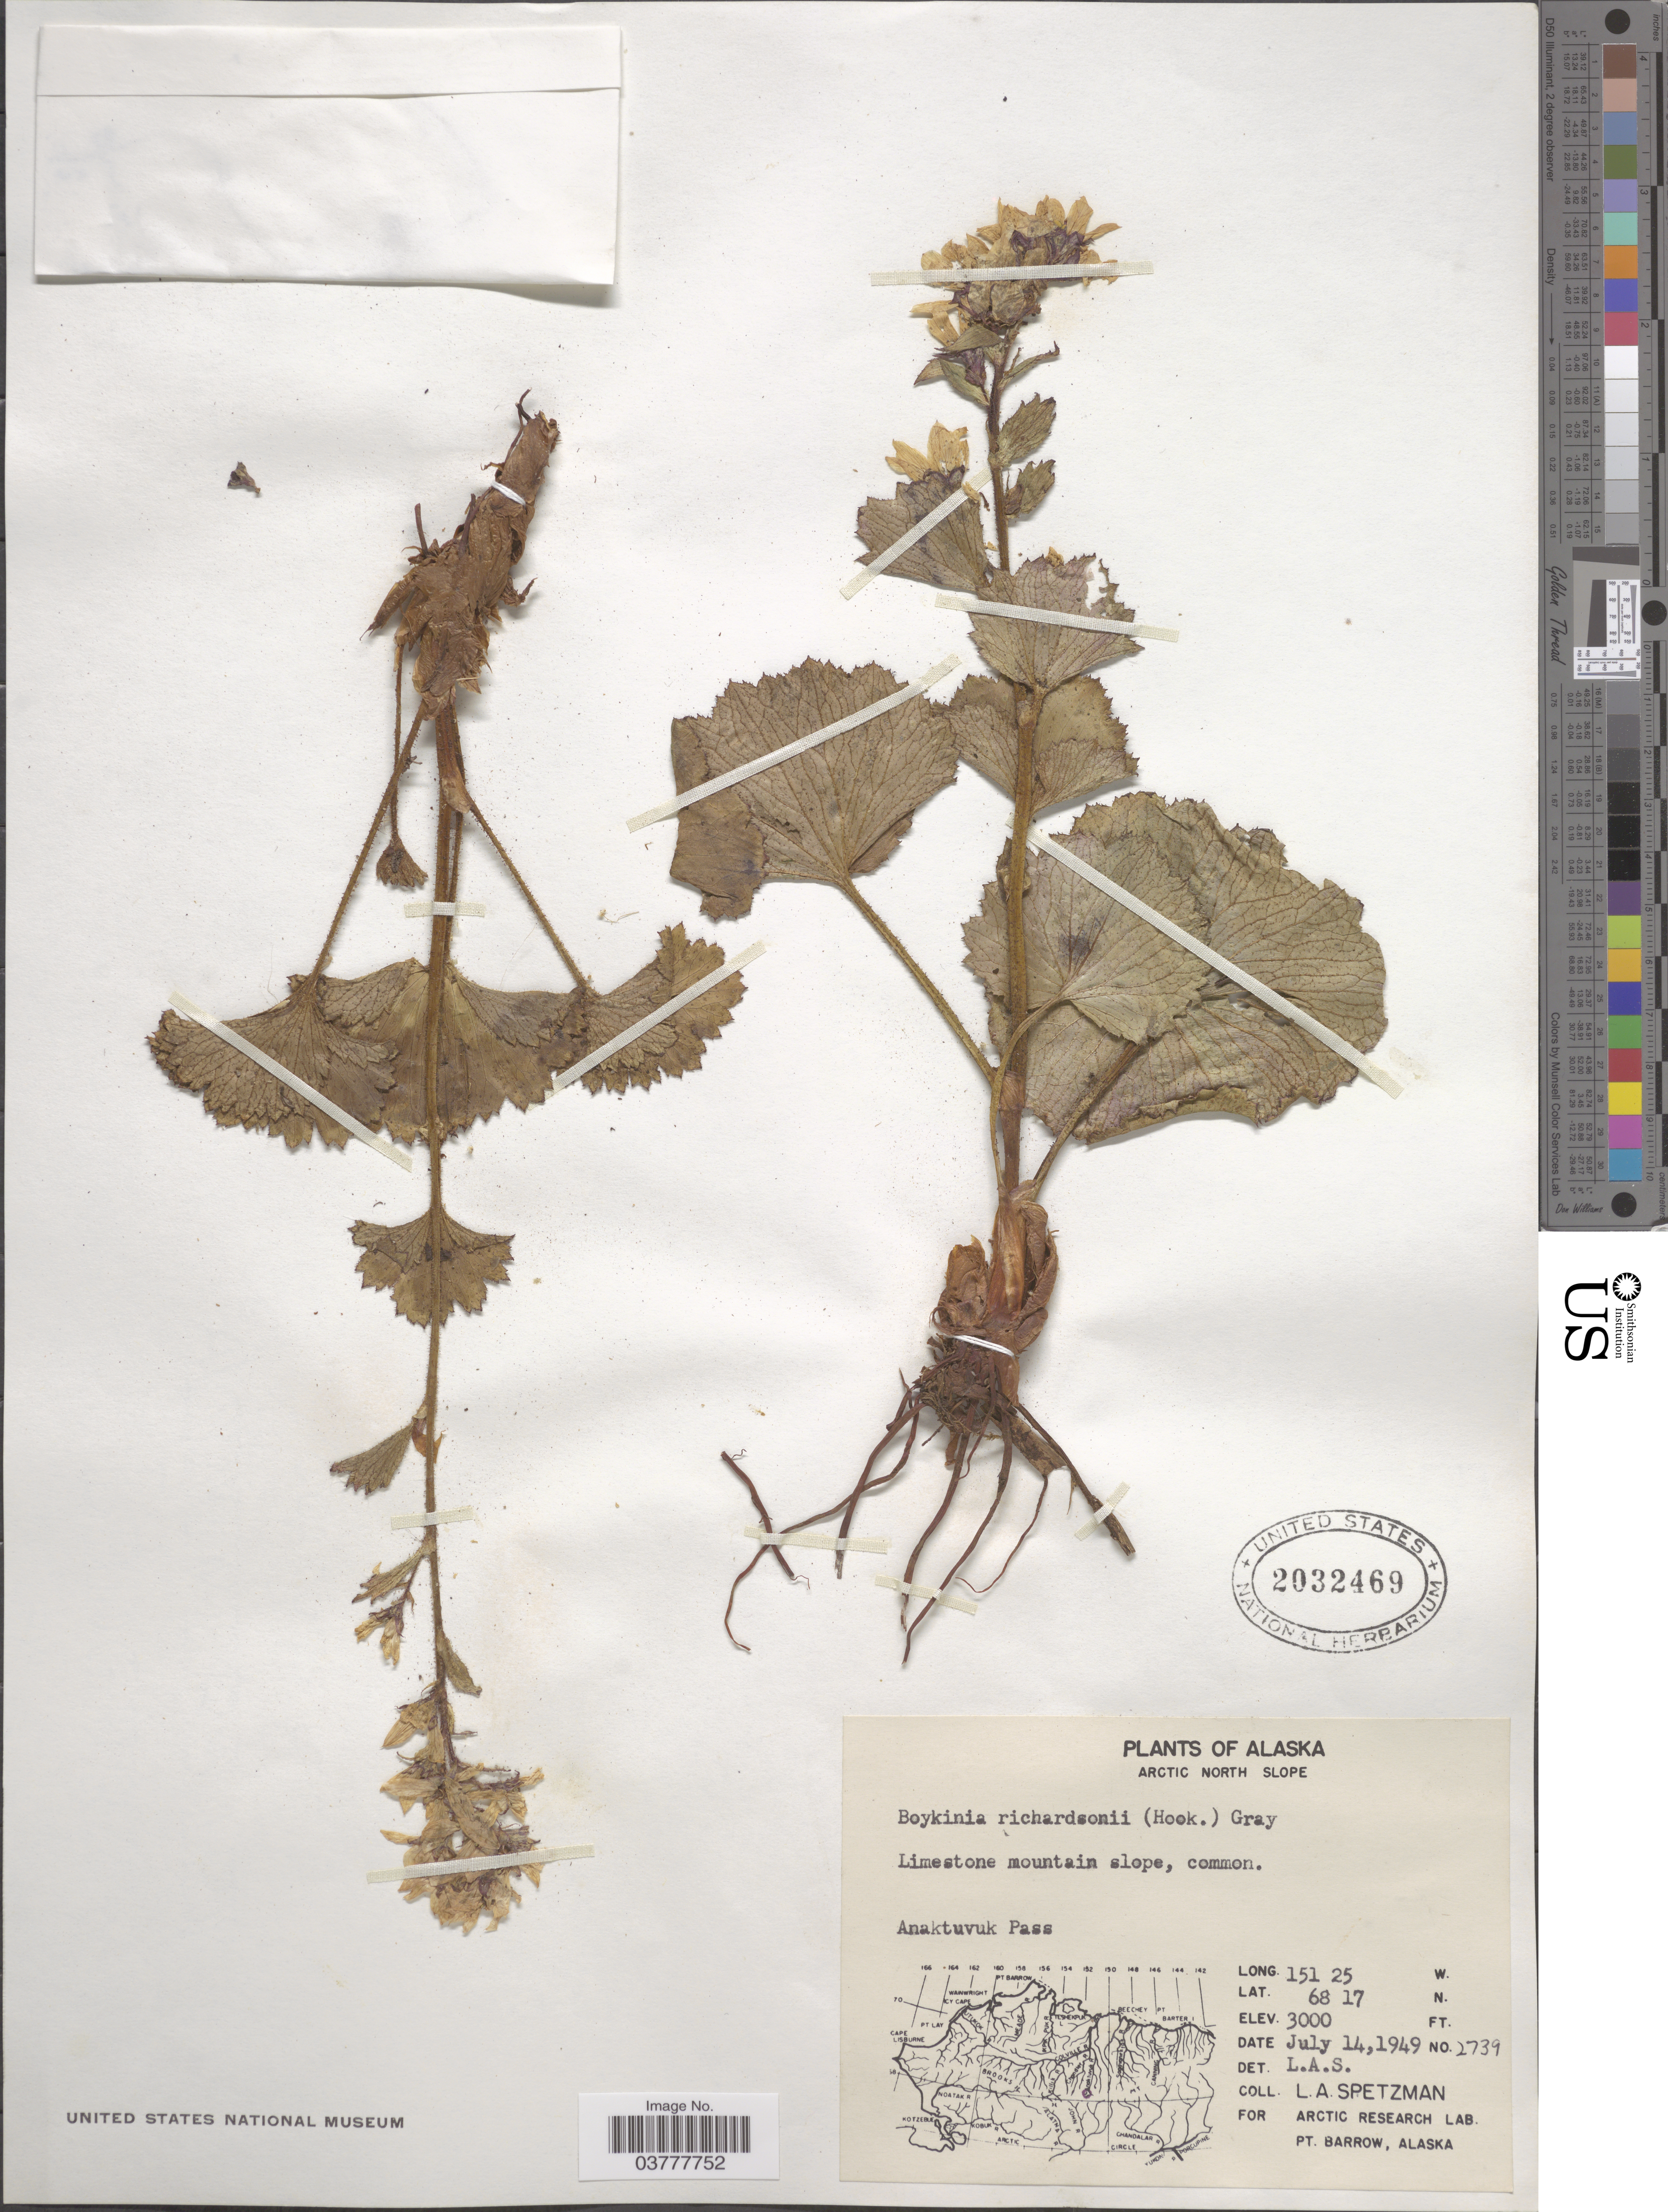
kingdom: Plantae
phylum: Tracheophyta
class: Magnoliopsida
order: Saxifragales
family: Saxifragaceae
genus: Boykinia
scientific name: Boykinia richardsonii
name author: (Hook.) A. Gray ex B.D. Jacks.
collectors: L. Spetzman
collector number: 2739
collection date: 1949-07-14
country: United States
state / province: Alaska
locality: Arctic North Slope. Anaktuvuk Pass.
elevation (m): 914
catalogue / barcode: US 2032469